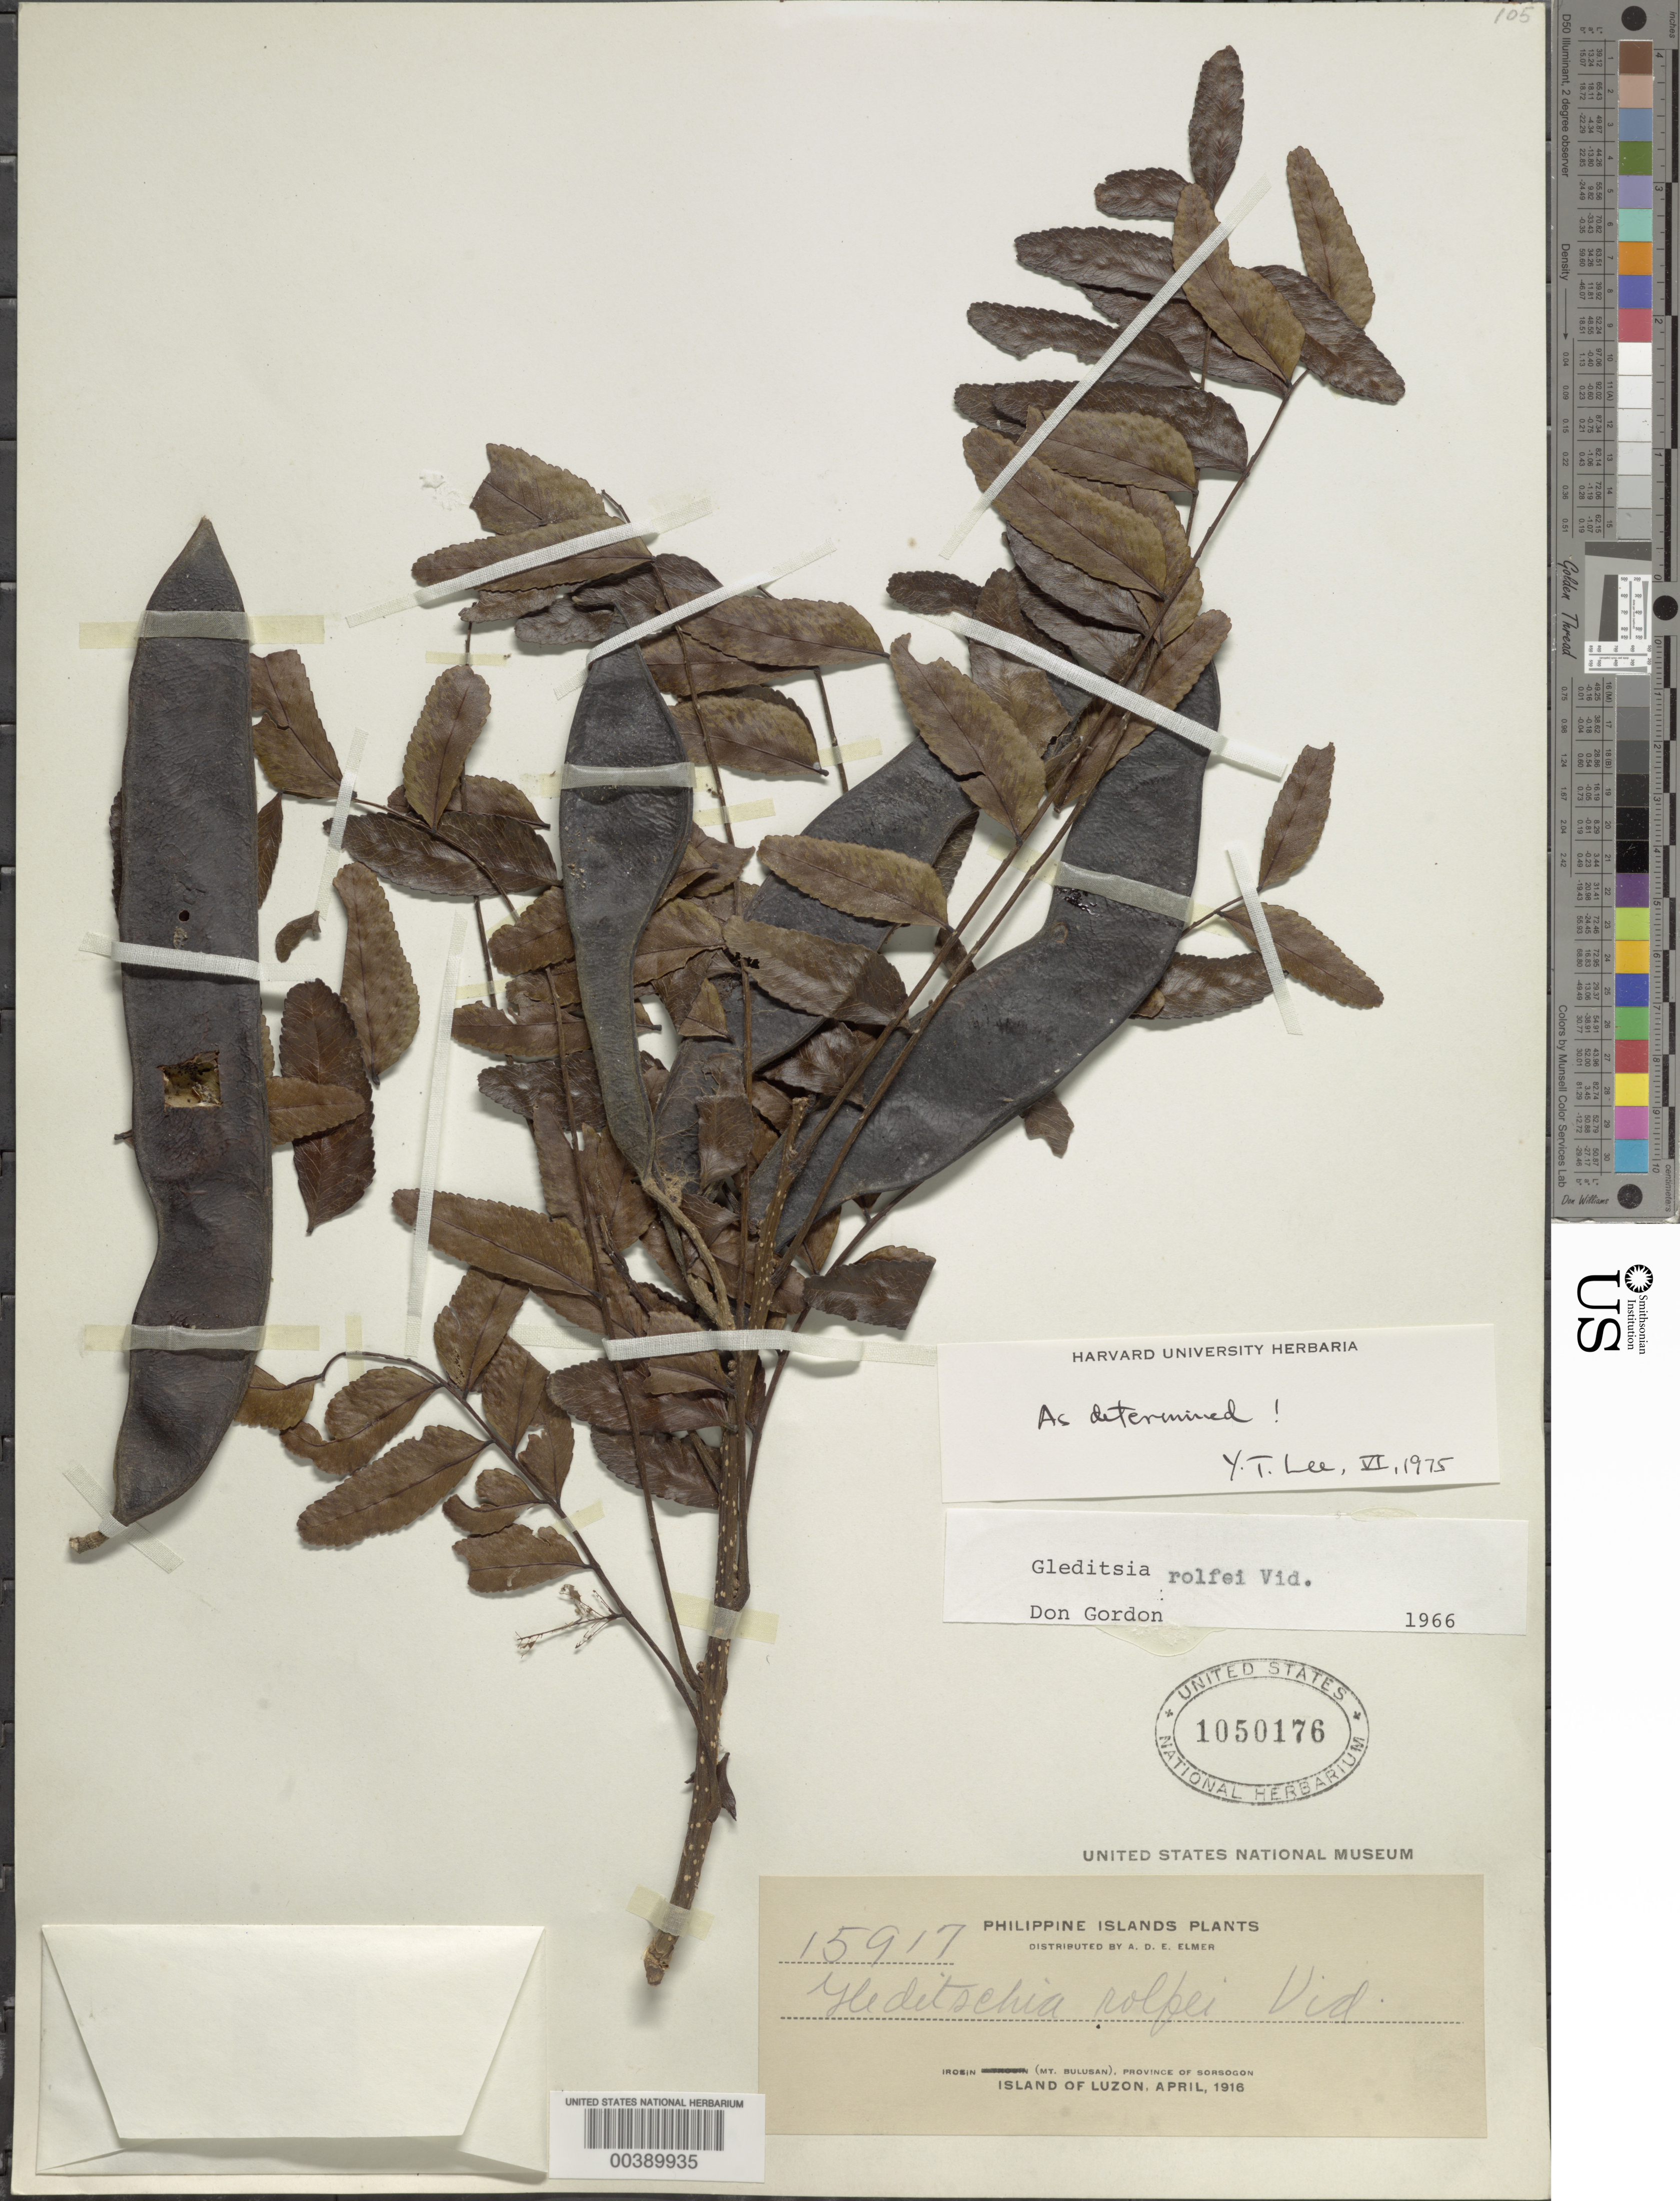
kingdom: Plantae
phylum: Tracheophyta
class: Magnoliopsida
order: Fabales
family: Fabaceae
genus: Gleditsia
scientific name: Gleditsia rolfei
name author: S. Vidal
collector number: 15917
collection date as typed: Apr 1916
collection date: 1916-04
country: Philippines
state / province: Bicol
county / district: Sorsogon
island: Luzon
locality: Irosin (Mt. Bulusan)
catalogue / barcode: US 1050176